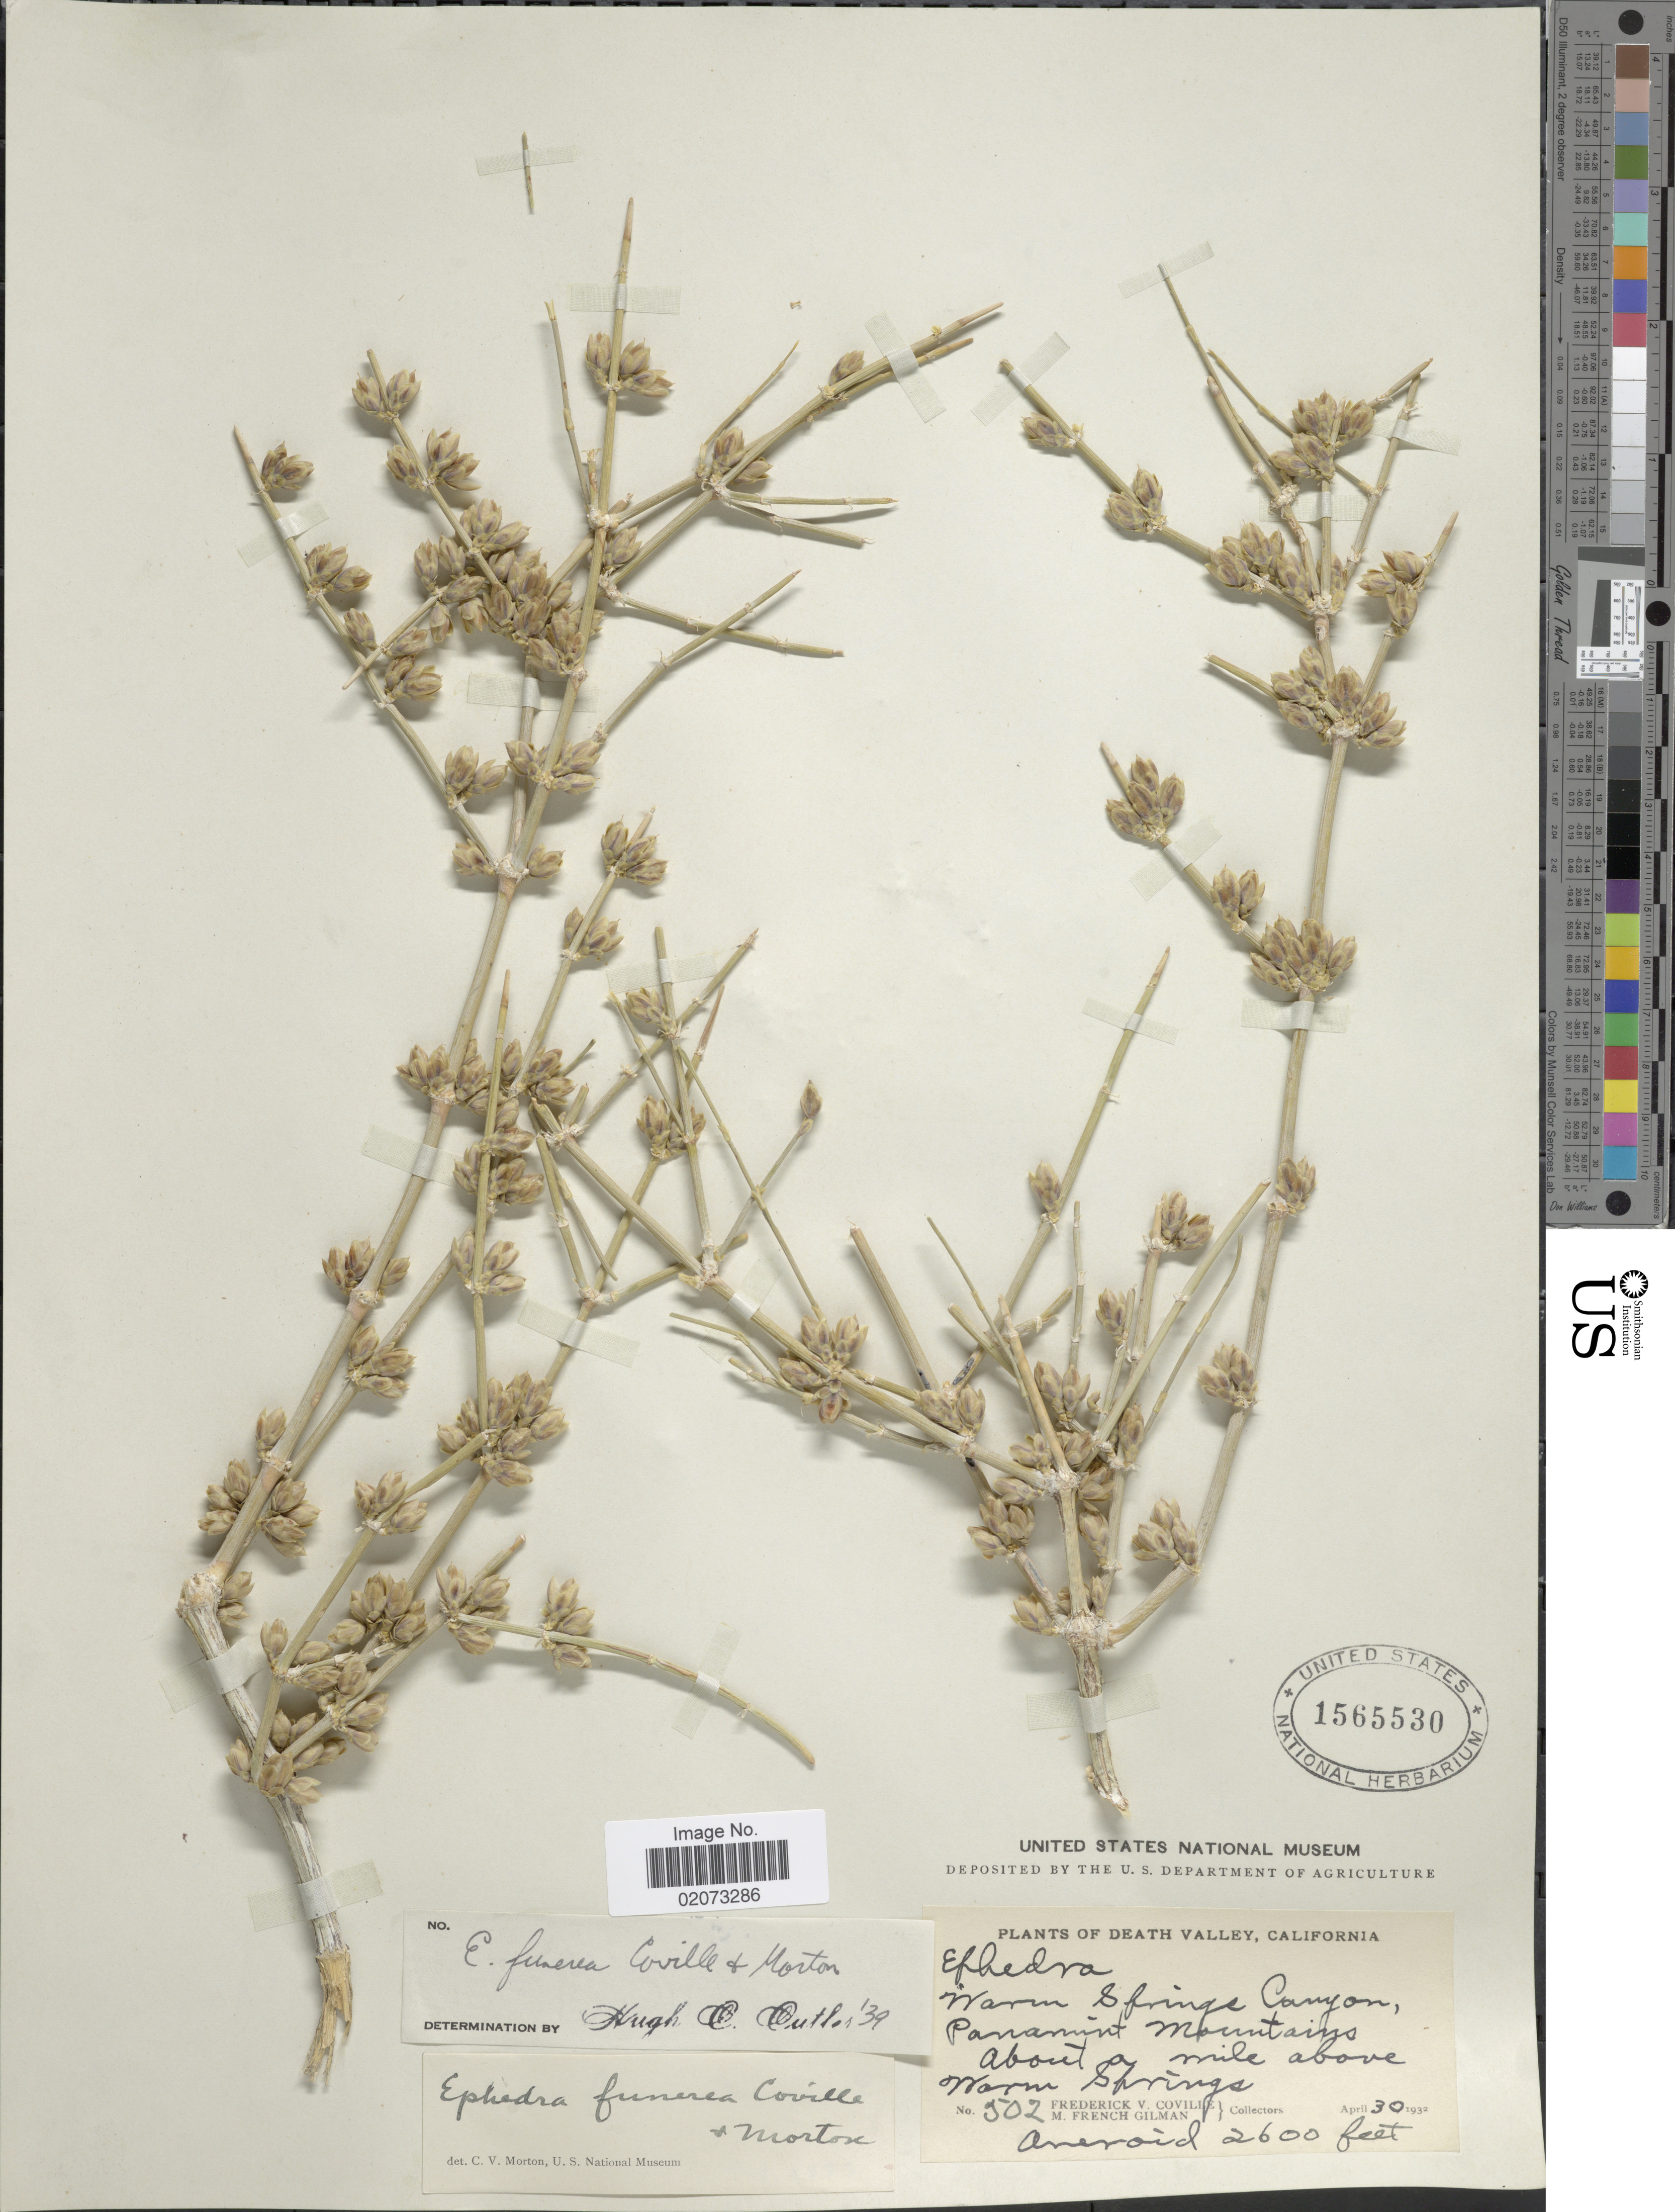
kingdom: Plantae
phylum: Tracheophyta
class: Gnetopsida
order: Ephedrales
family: Ephedraceae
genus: Ephedra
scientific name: Ephedra funerea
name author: Coville & C.V. Morton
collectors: F. V. Coville & M. F. Gilman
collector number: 502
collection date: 1932-04-30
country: United States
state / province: California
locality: Death Valley. Warm Springs Canyon, Panamint Mountains, about a mile above Warm Springs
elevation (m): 792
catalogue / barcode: US 1565530